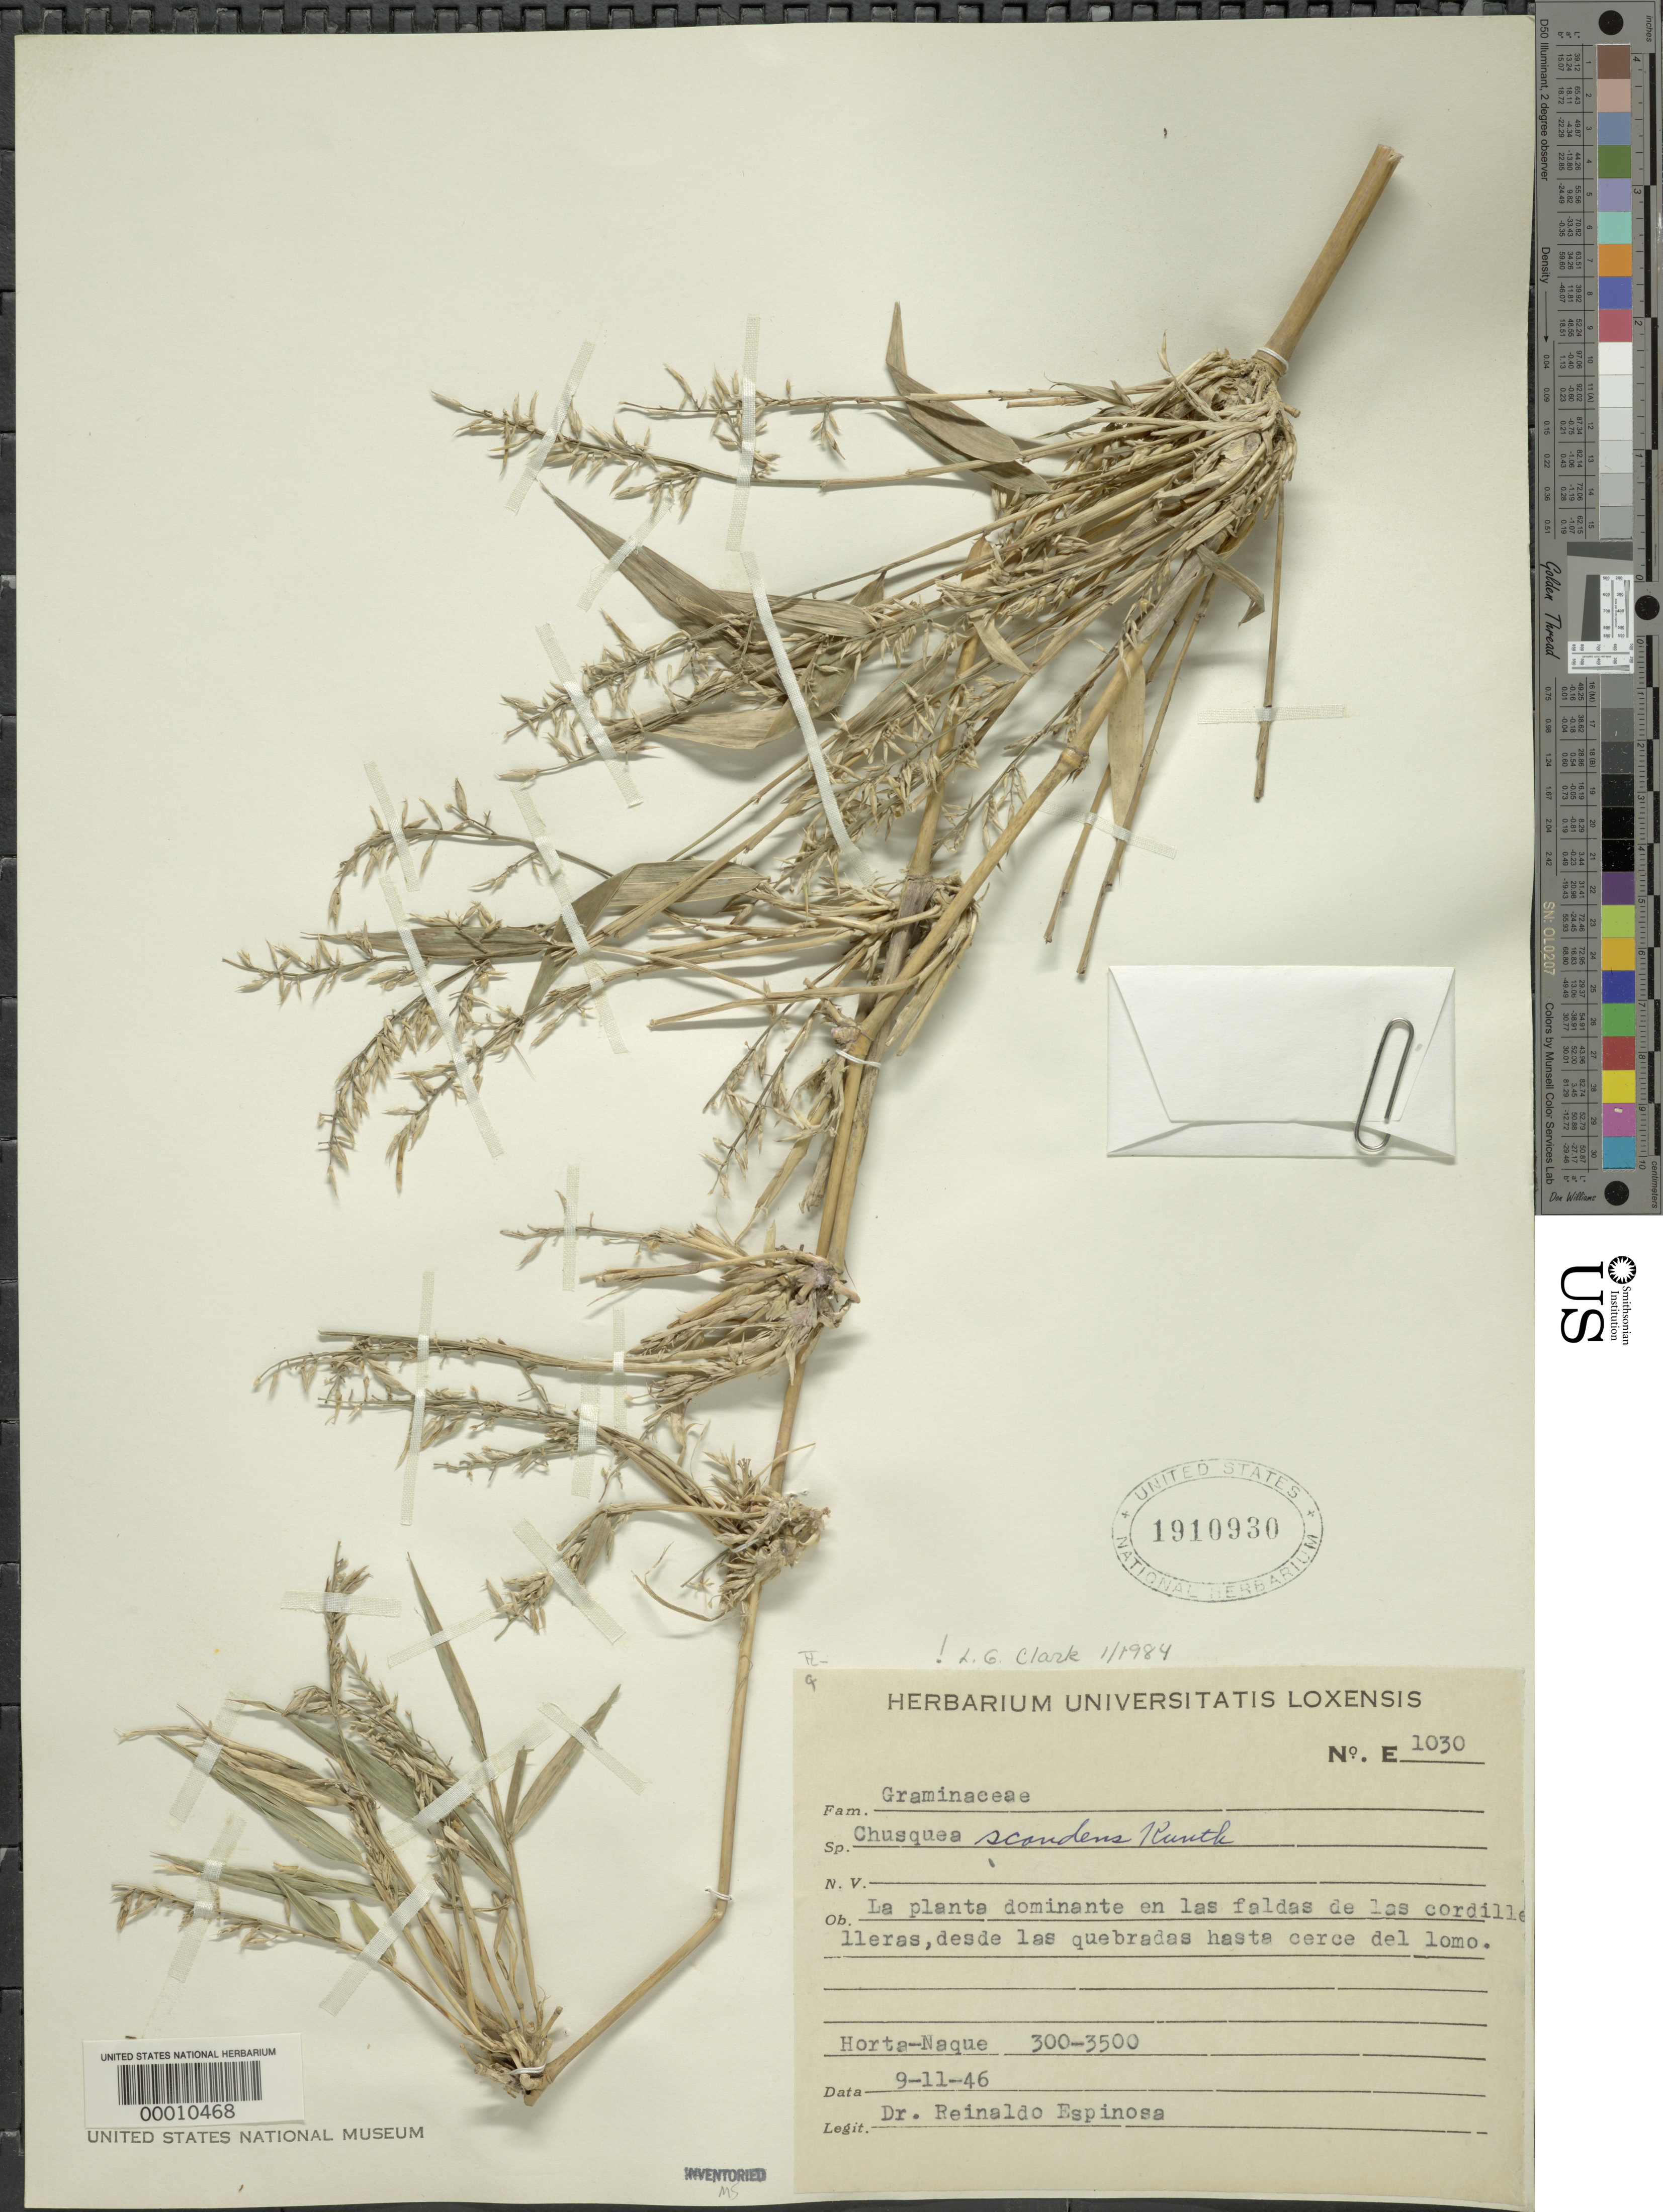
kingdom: Plantae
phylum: Tracheophyta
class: Liliopsida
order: Poales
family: Poaceae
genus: Chusquea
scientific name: Chusquea scandens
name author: Kunth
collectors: R. Espinosa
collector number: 1030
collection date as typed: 09 Nov 1946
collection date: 1946-11-09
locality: Horta naque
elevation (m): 300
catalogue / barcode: US 1910930